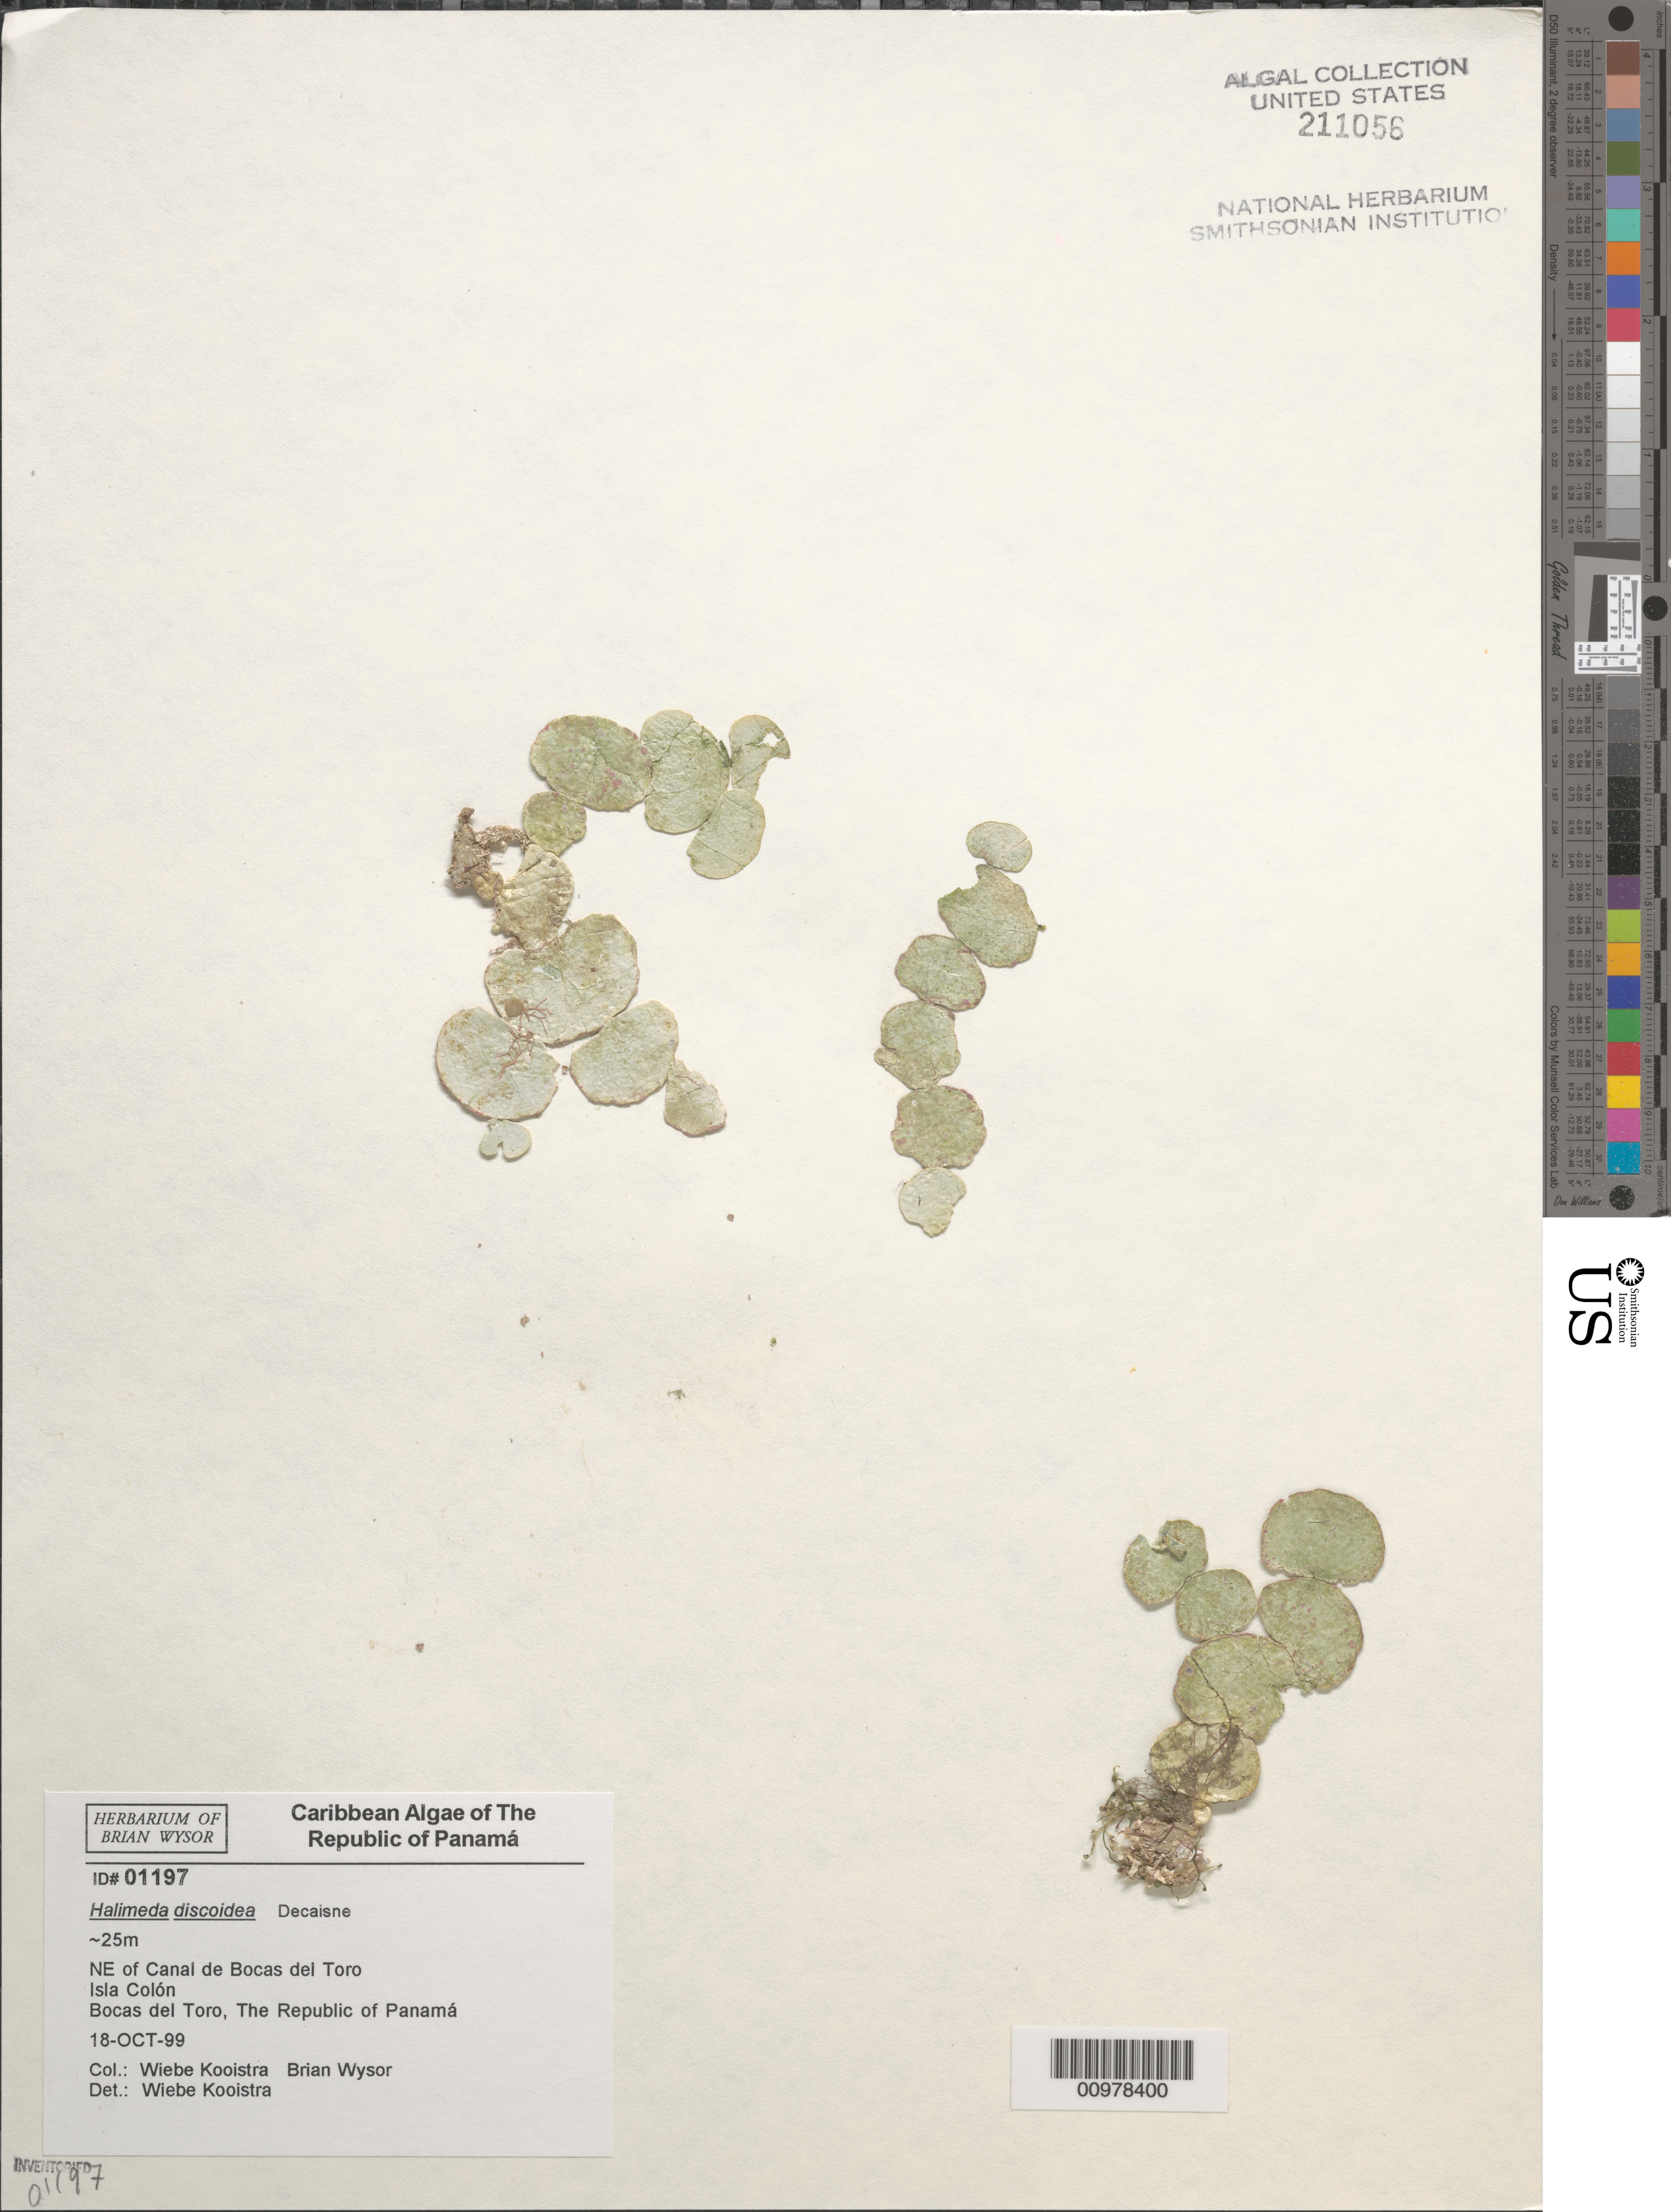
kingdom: Plantae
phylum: Chlorophyta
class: Ulvophyceae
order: Bryopsidales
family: Halimedaceae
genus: Halimeda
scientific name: Halimeda discoidea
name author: Decne.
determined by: Kooistra, Wiebe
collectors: B. Wysor & W. Kooistra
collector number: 01197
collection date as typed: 18 Oct 1999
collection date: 1999-10-18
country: Panama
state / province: Bocas del Toro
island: Colón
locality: Northeast of Canal de Bocas del Toro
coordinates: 9 24' 45" N, 82 12' 30" W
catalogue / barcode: US 211056